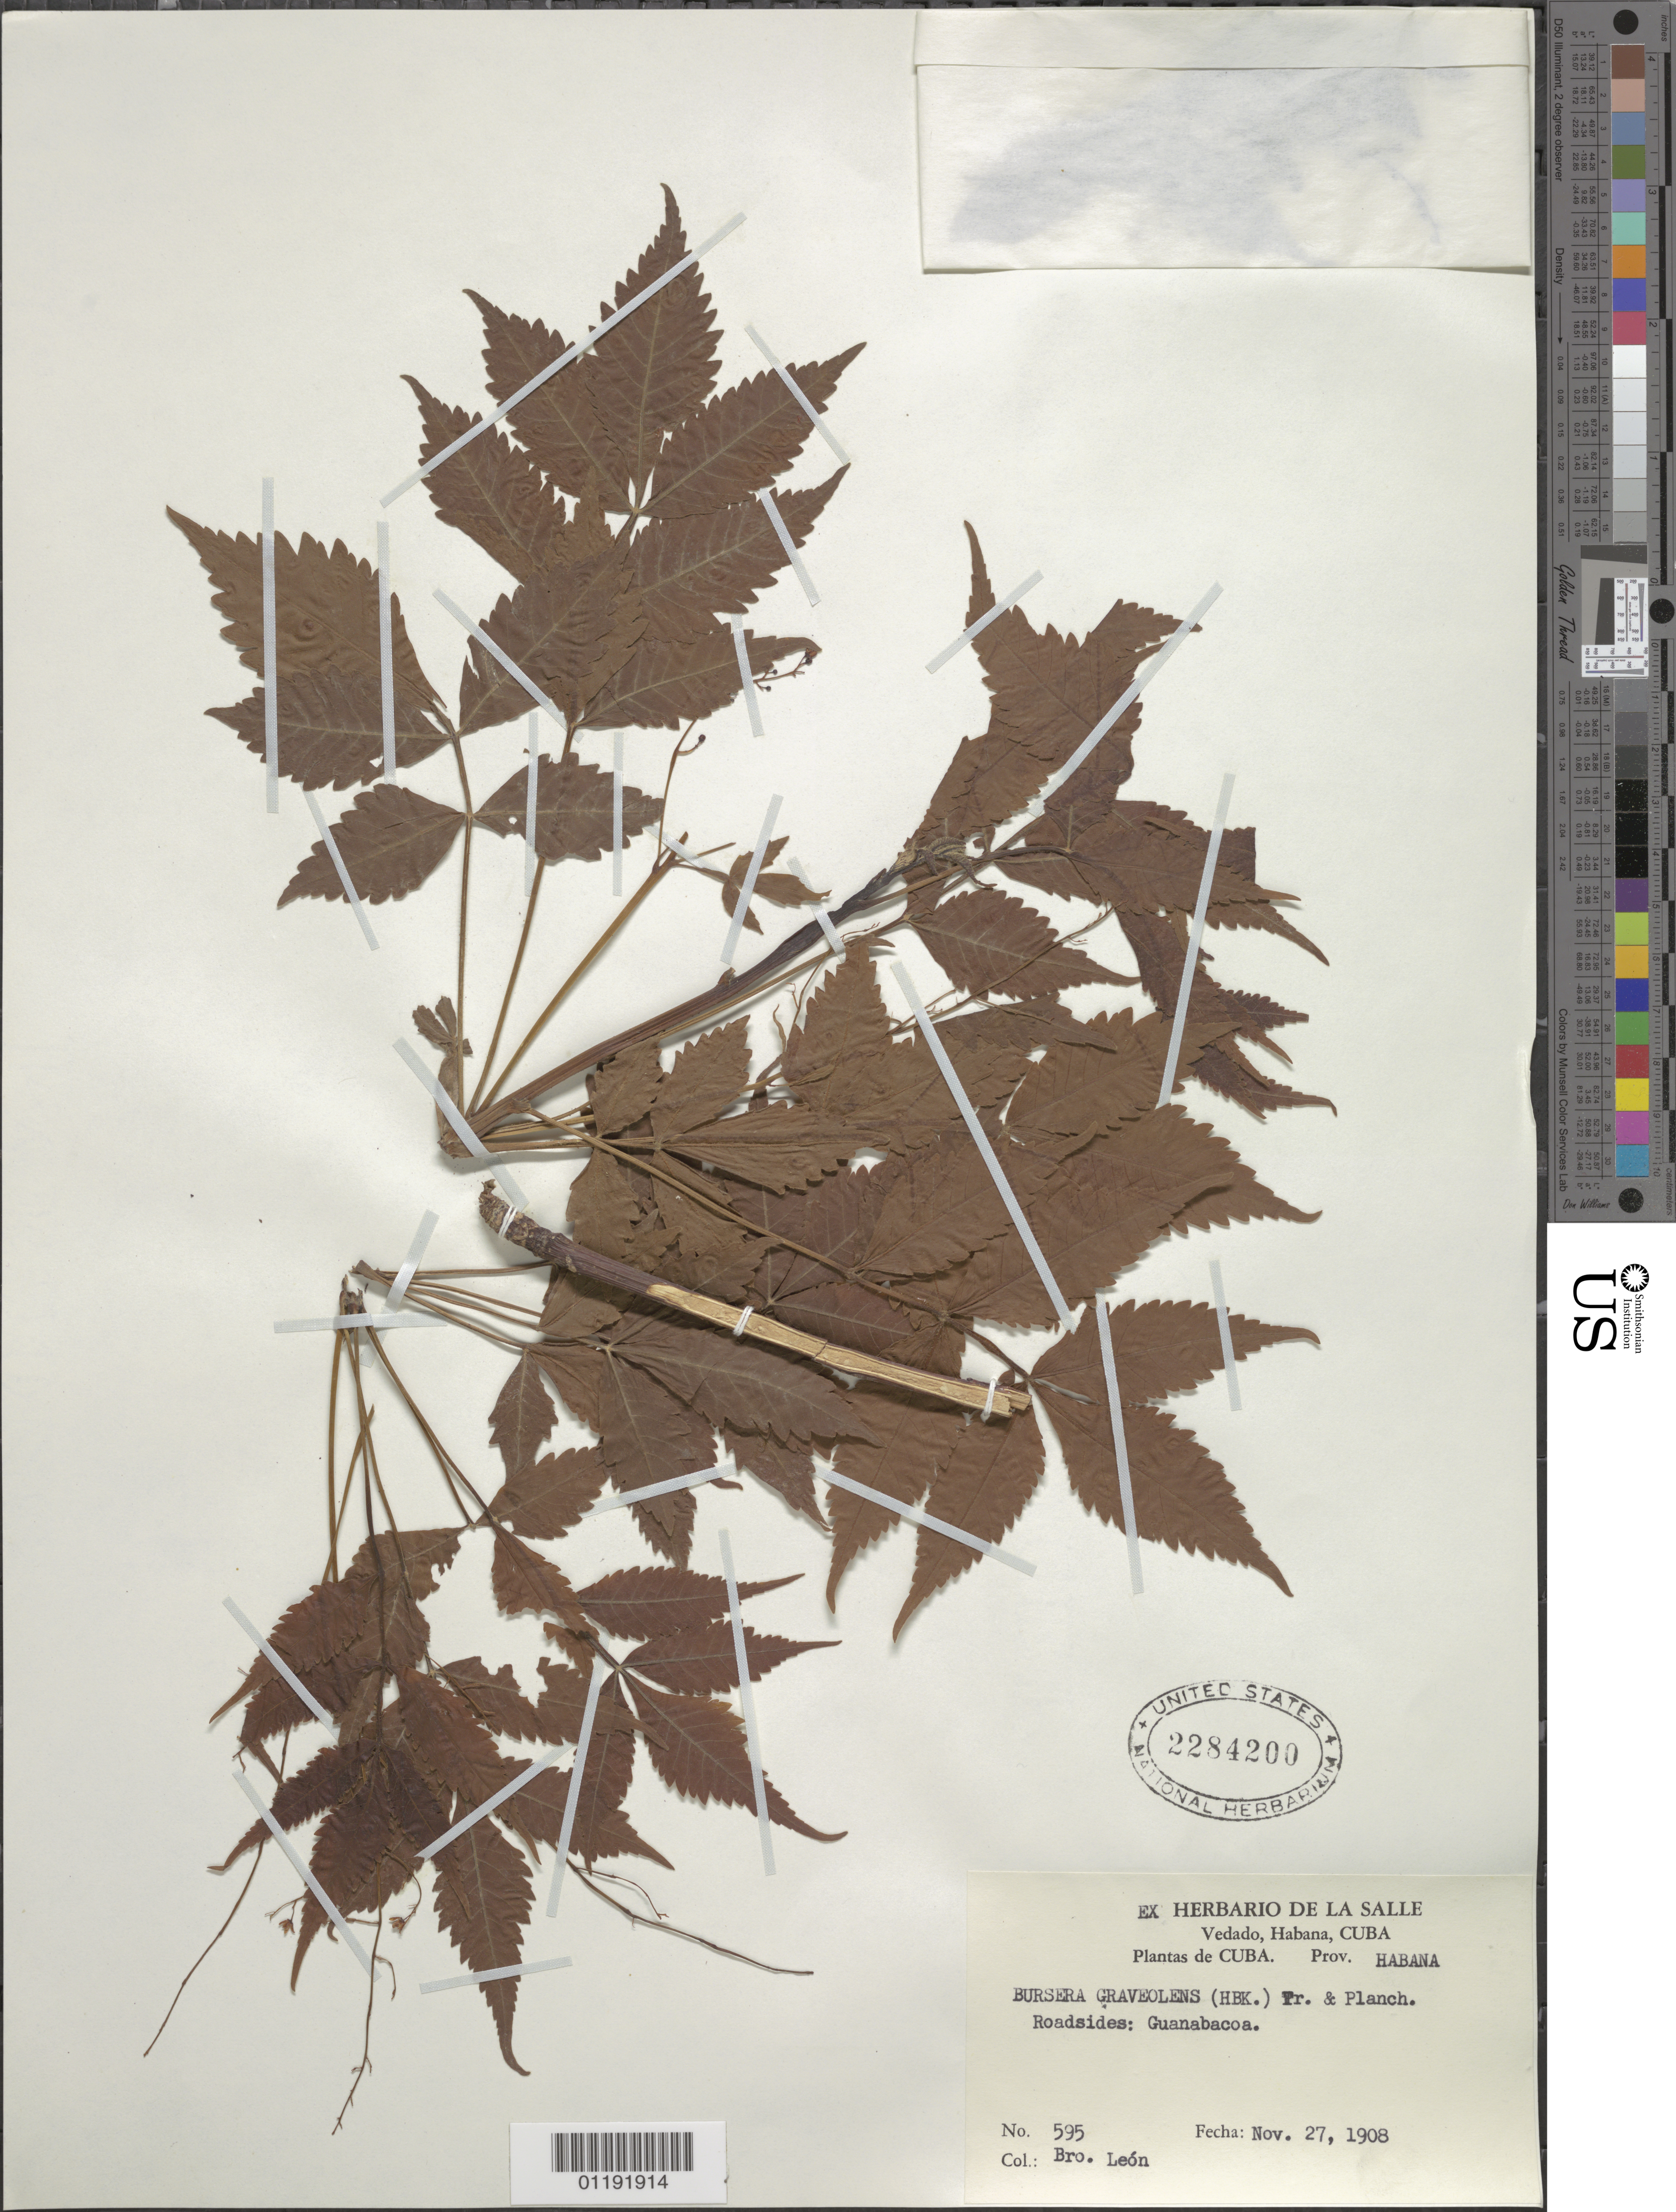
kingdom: Plantae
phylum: Tracheophyta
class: Magnoliopsida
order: Sapindales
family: Burseraceae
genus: Bursera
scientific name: Bursera graveolens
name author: (Kunth) Triana & Planch.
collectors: Bro. León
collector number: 595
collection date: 1908-11-27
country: Cuba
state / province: La Habana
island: Cuba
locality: Guanabacoa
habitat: Roadsides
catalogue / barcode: US 2284200